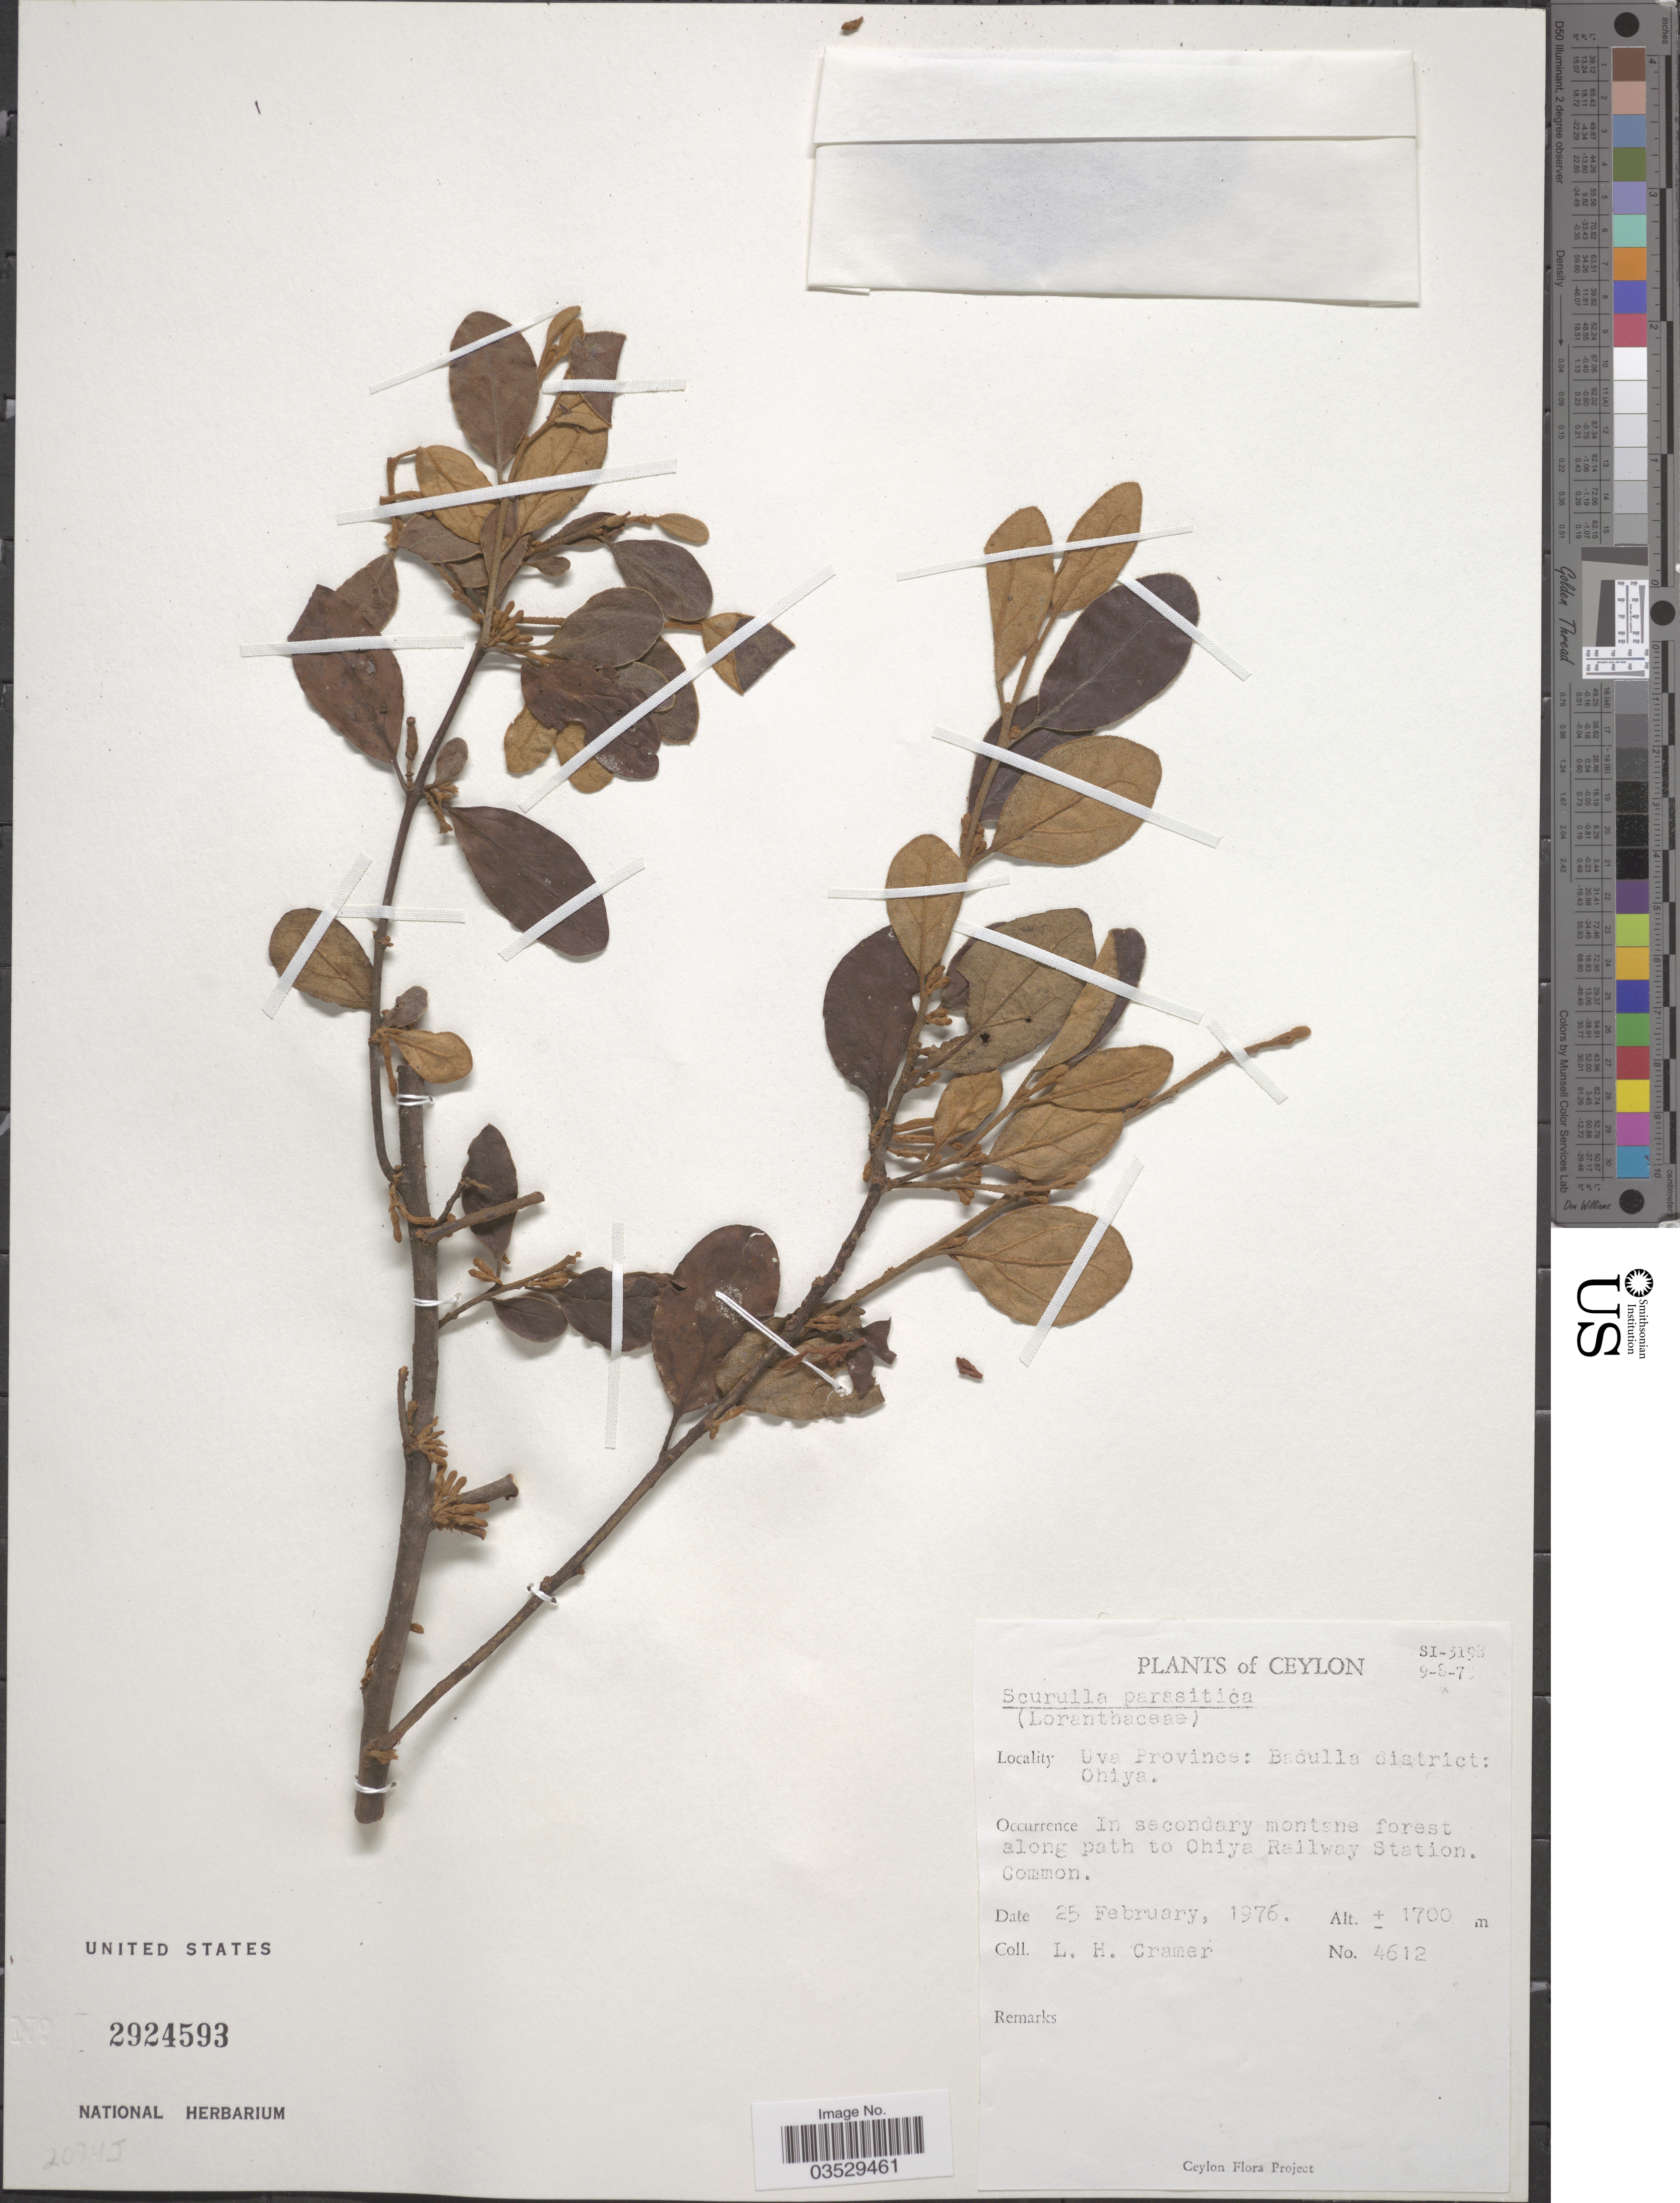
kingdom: Plantae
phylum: Tracheophyta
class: Magnoliopsida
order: Santalales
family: Loranthaceae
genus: Scurrula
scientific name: Scurrula parasitica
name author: L.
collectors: L. H. Cramer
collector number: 4612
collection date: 1976-02-25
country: Sri Lanka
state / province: Uva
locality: Ceylon. Badulla district: Ohiya. Along path to Ohiya Railway Station.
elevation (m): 1700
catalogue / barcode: US 2924593